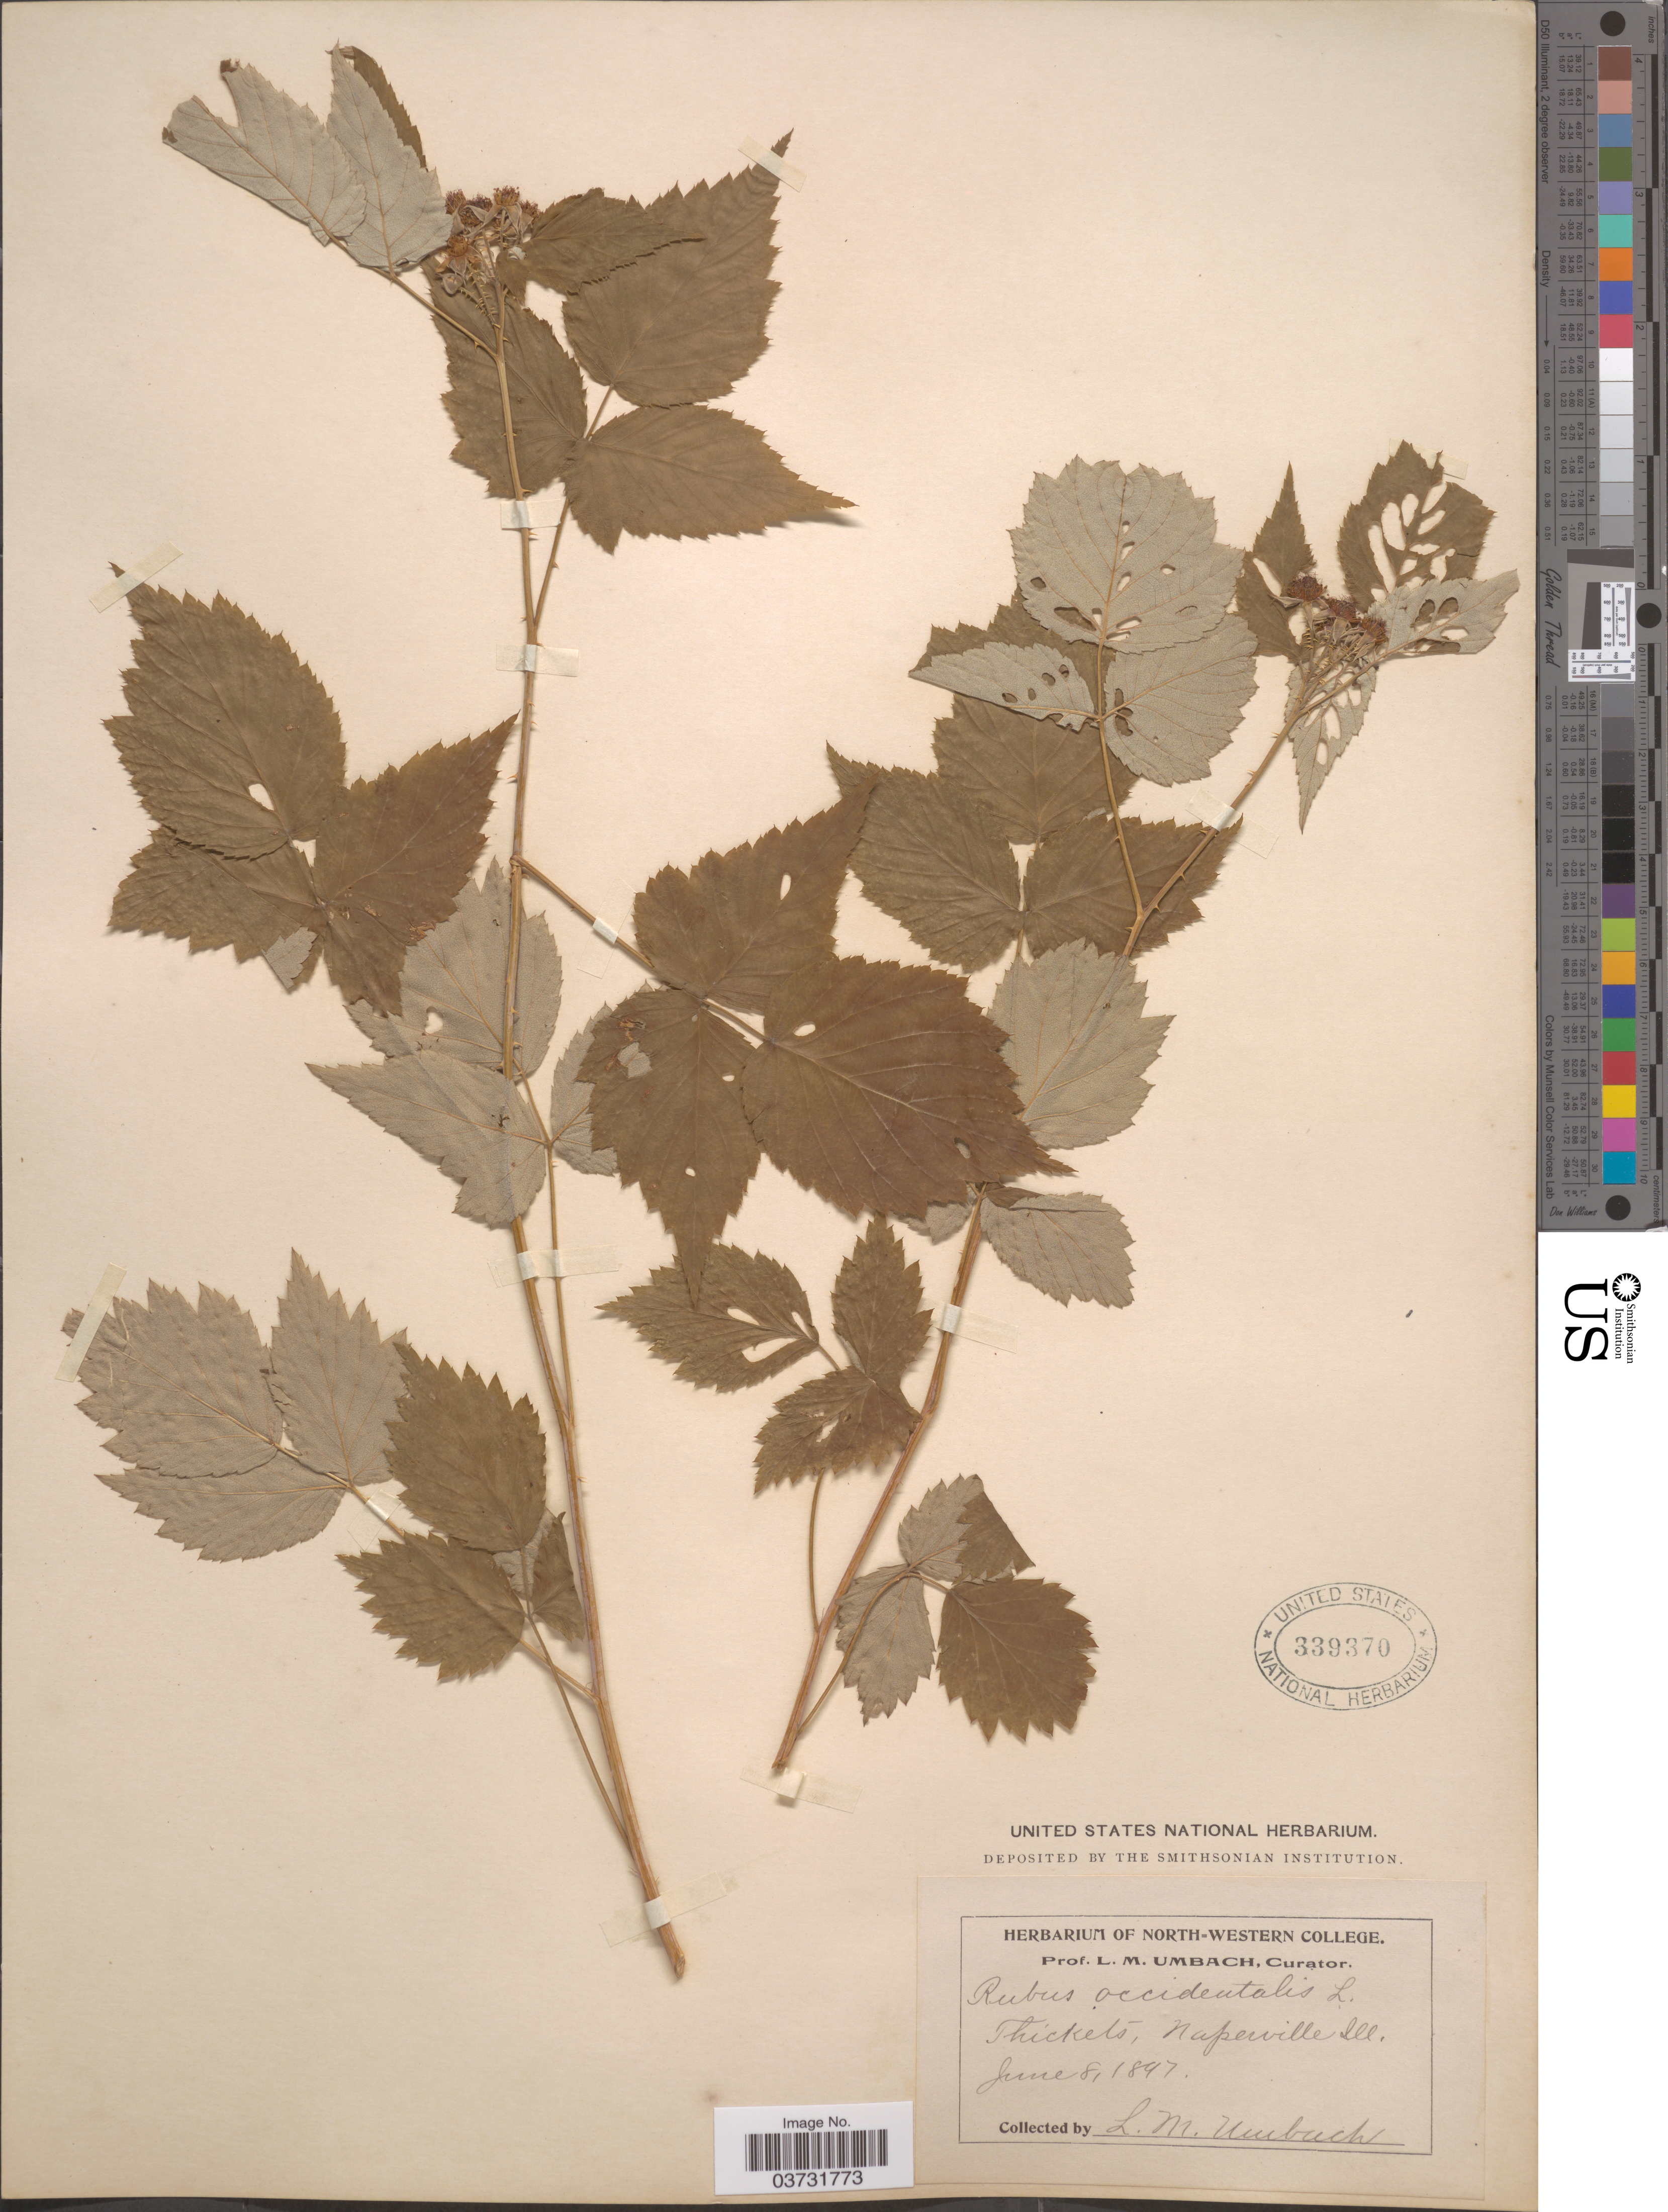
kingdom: Plantae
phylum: Tracheophyta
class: Magnoliopsida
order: Rosales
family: Rosaceae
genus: Rubus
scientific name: Rubus occidentalis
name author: L.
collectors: L. M. Umbach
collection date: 1897-06-08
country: United States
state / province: Illinois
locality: Naperville.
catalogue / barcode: US 339370